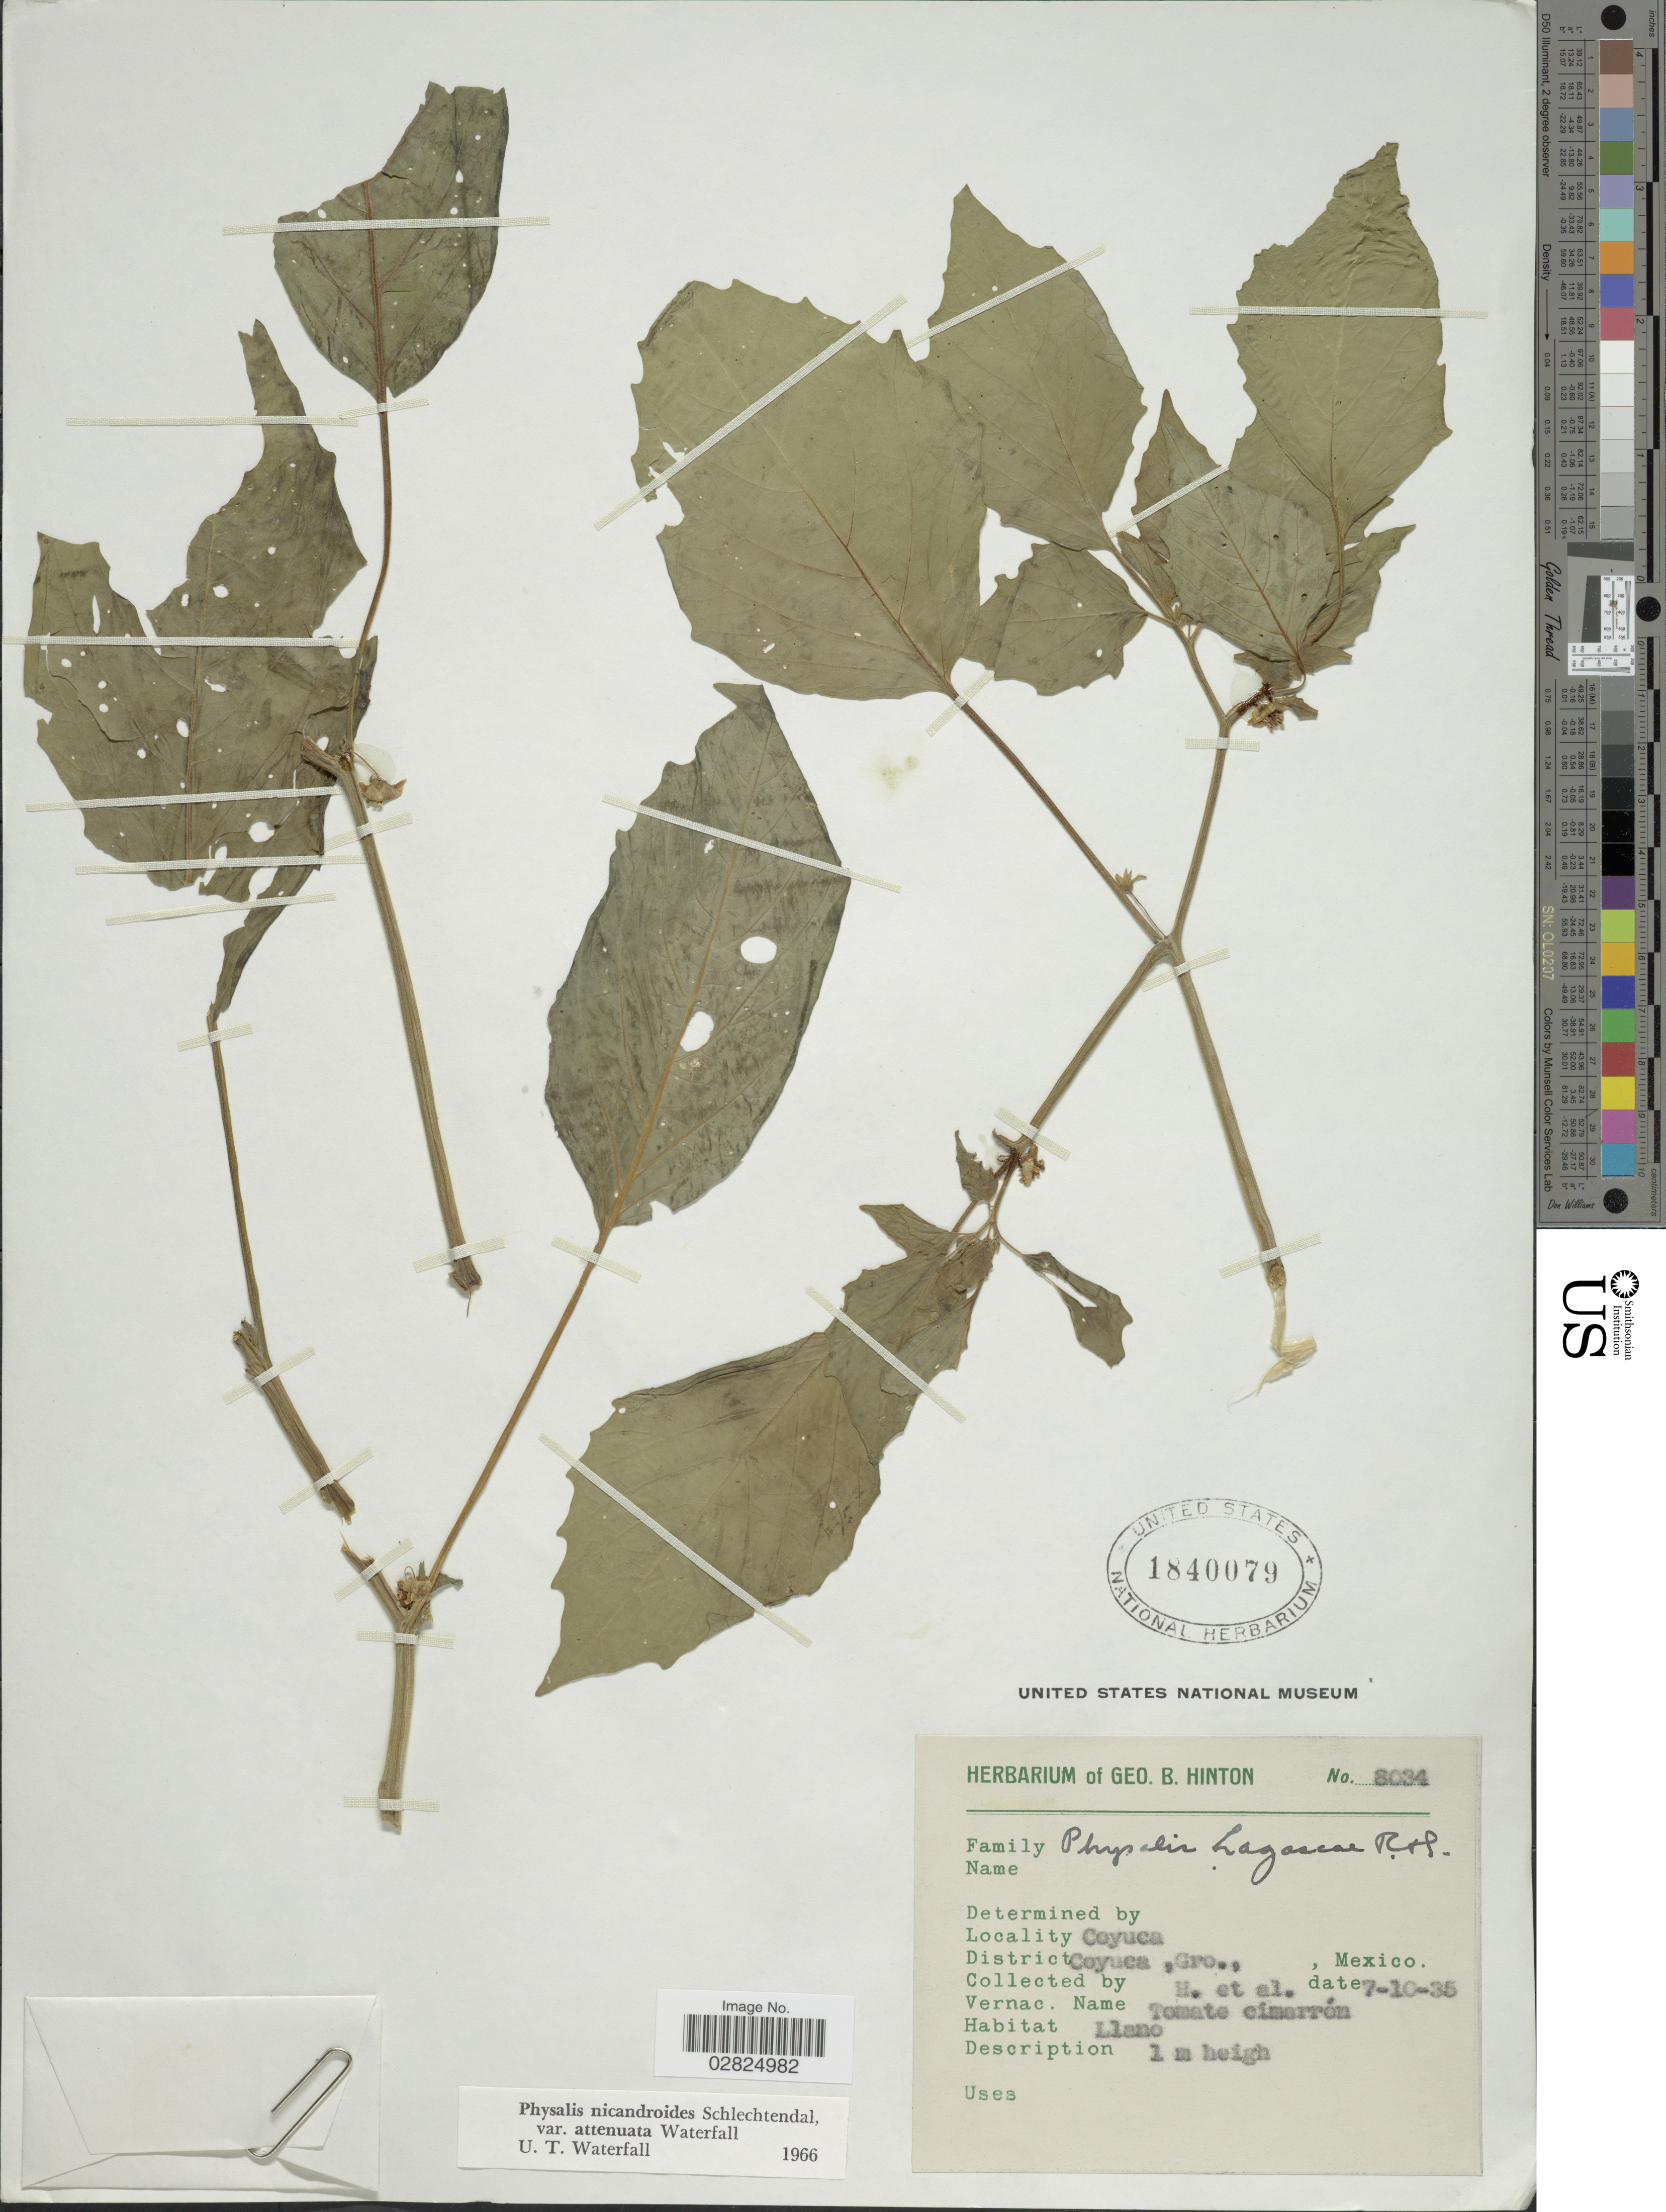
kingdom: Plantae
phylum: Tracheophyta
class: Magnoliopsida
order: Solanales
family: Solanaceae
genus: Physalis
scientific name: Physalis nicandroides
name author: Schltdl.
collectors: G. B. Hinton & et al.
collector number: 8034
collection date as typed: Transcribed d/m/y: 7/10/35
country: Mexico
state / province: Guerrero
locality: Coyuca. District Coyuca.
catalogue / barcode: US 1840079